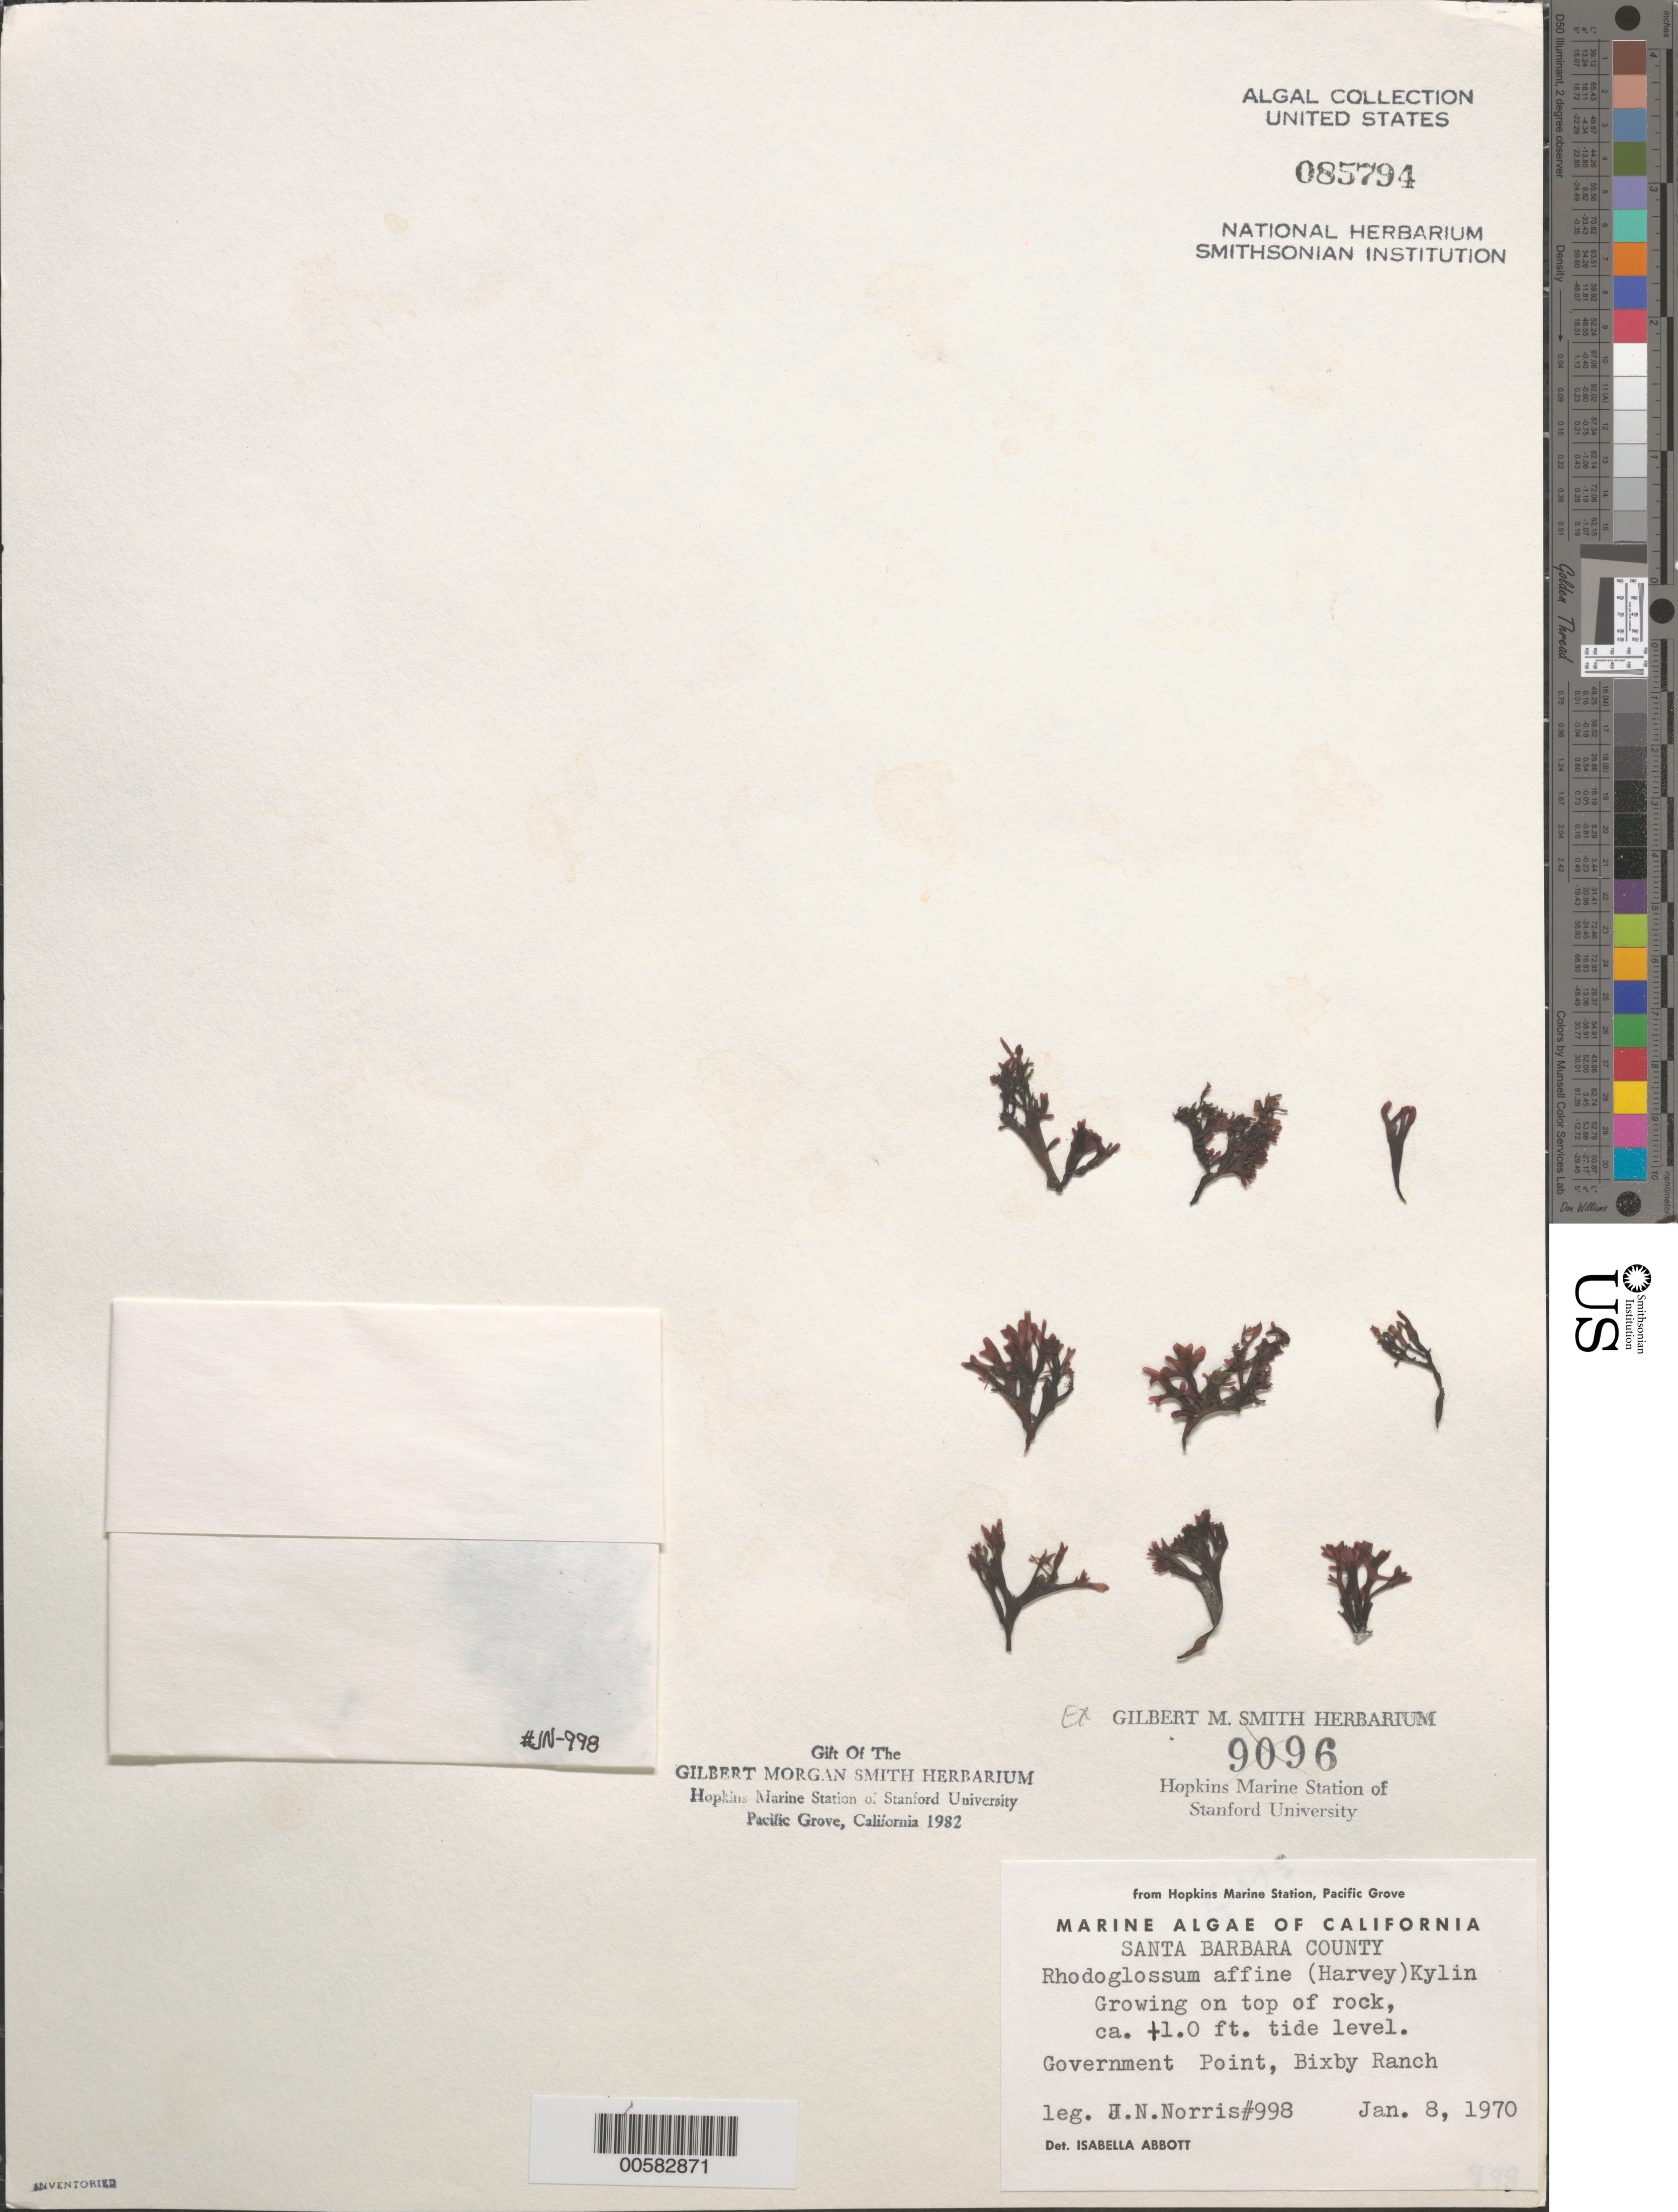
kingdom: Plantae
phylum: Rhodophyta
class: Florideophyceae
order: Gigartinales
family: Gigartinaceae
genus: Mazzaella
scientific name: Mazzaella affinis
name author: (Harvey) Fredericq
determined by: Algae name updating Project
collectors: J. N. Norris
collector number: JN-998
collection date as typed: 08 Jan 1970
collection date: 1970-01-08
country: United States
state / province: California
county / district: Santa Barbara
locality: Government Point, Bixby Ranch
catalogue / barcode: US 85794